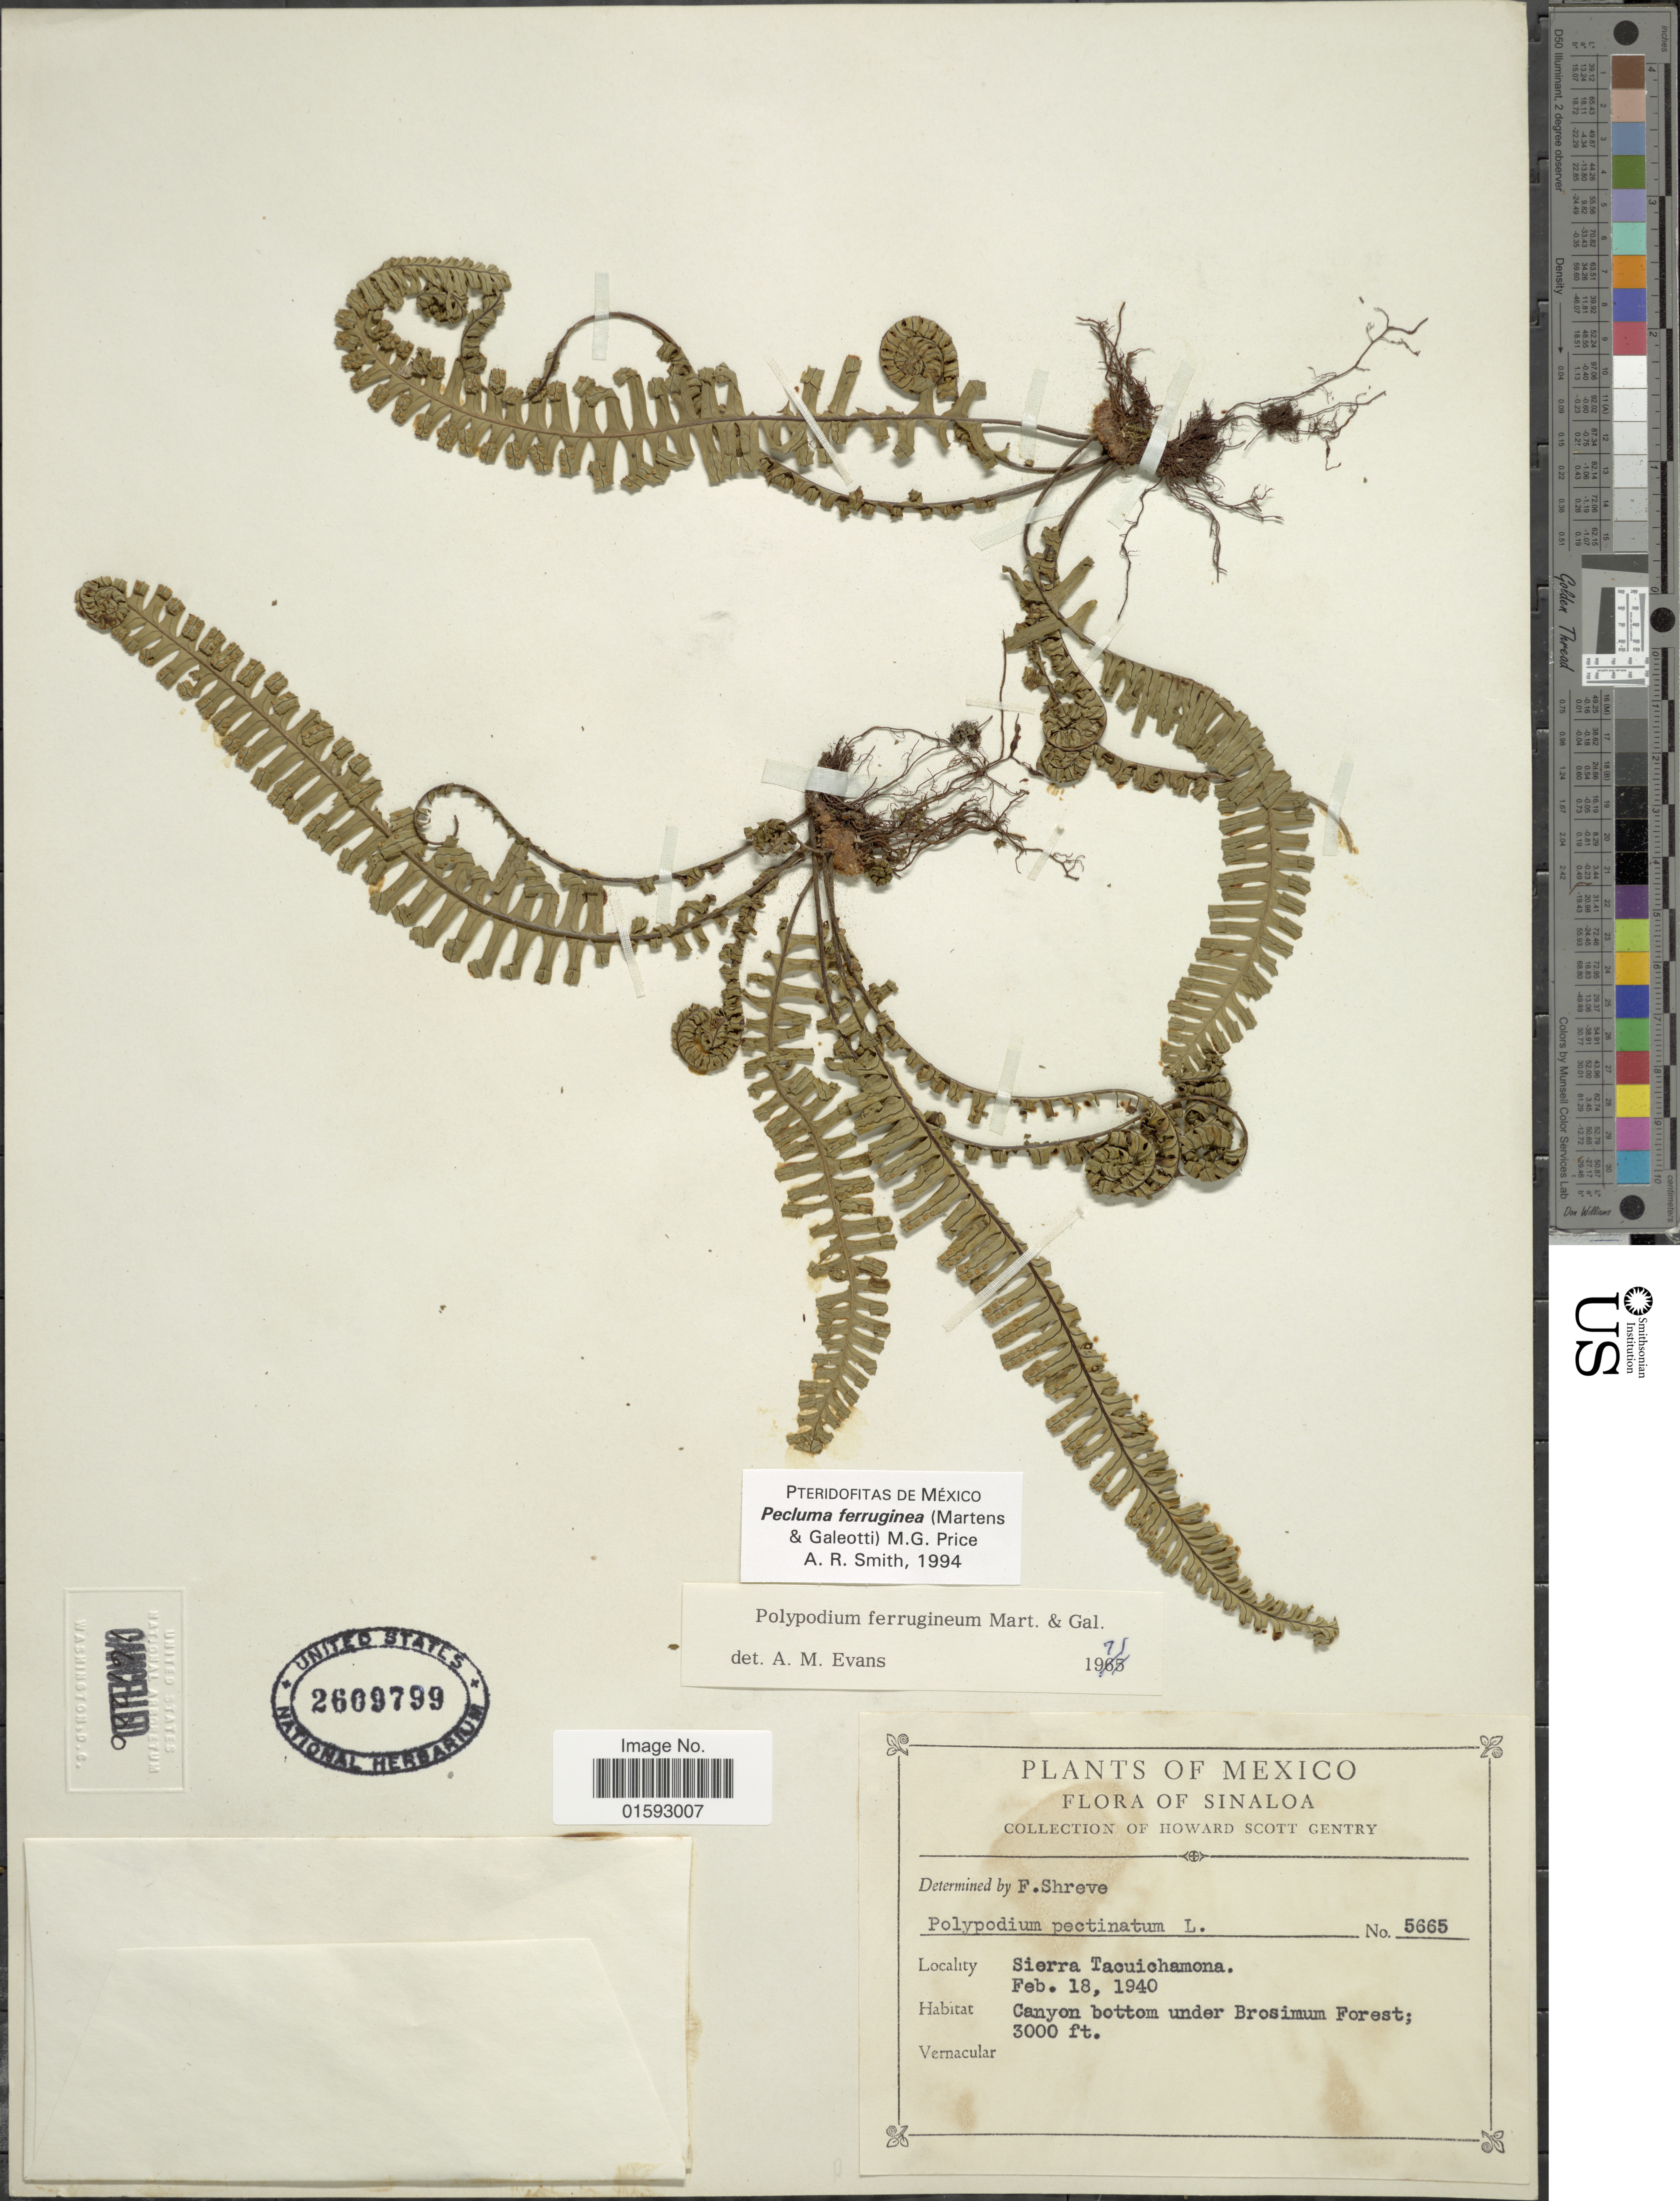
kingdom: Plantae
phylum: Tracheophyta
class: Polypodiopsida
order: Polypodiales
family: Polypodiaceae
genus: Pecluma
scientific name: Pecluma ferruginea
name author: (M. Martens & Galeotti) Price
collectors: H. S. Gentry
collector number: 5665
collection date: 1940-02-18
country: Mexico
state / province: Sinaloa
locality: Sierra Tacuichamona, Canyon bottom under Brosimum Forest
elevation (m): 914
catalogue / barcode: US 2609799